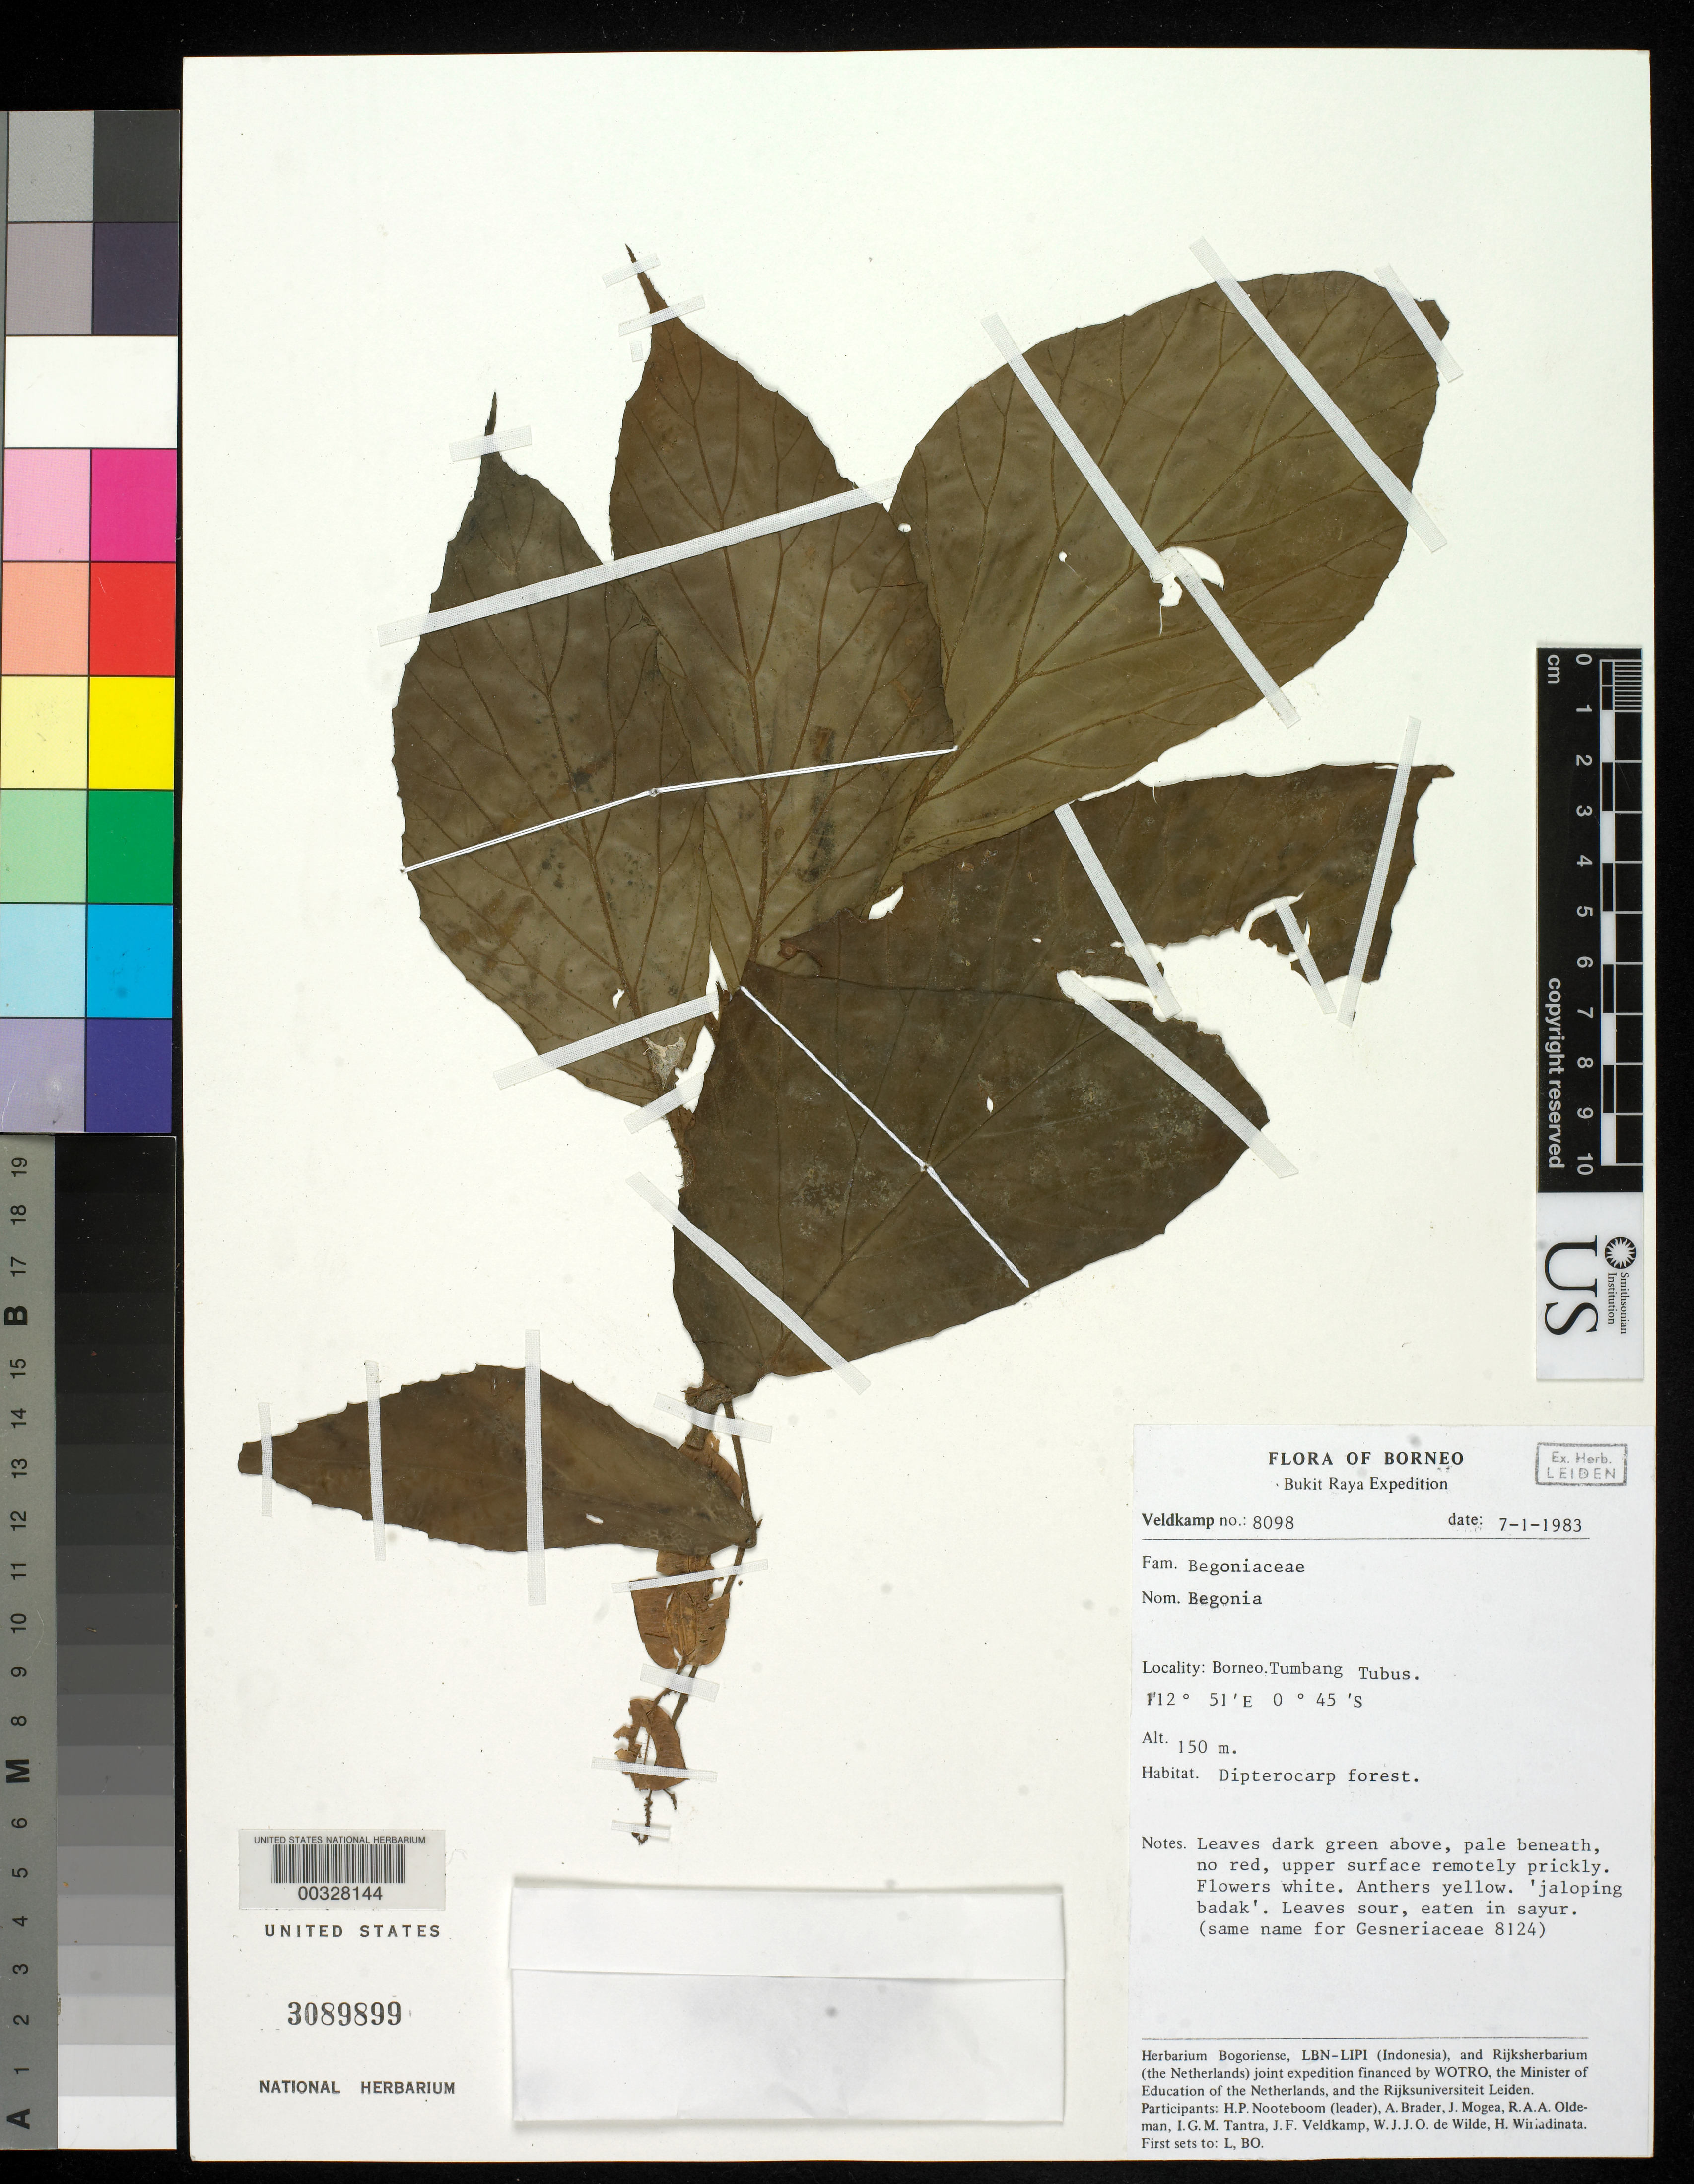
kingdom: Plantae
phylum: Tracheophyta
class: Magnoliopsida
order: Cucurbitales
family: Begoniaceae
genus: Begonia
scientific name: Begonia sp.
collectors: J. F. Veldkamp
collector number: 8098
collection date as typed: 07 Jan 1983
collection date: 1983-01-07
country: Indonesia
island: Borneo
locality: Tumbang, tubus. [country could also be brunei or malaysia.]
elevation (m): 150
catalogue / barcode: US 3089899